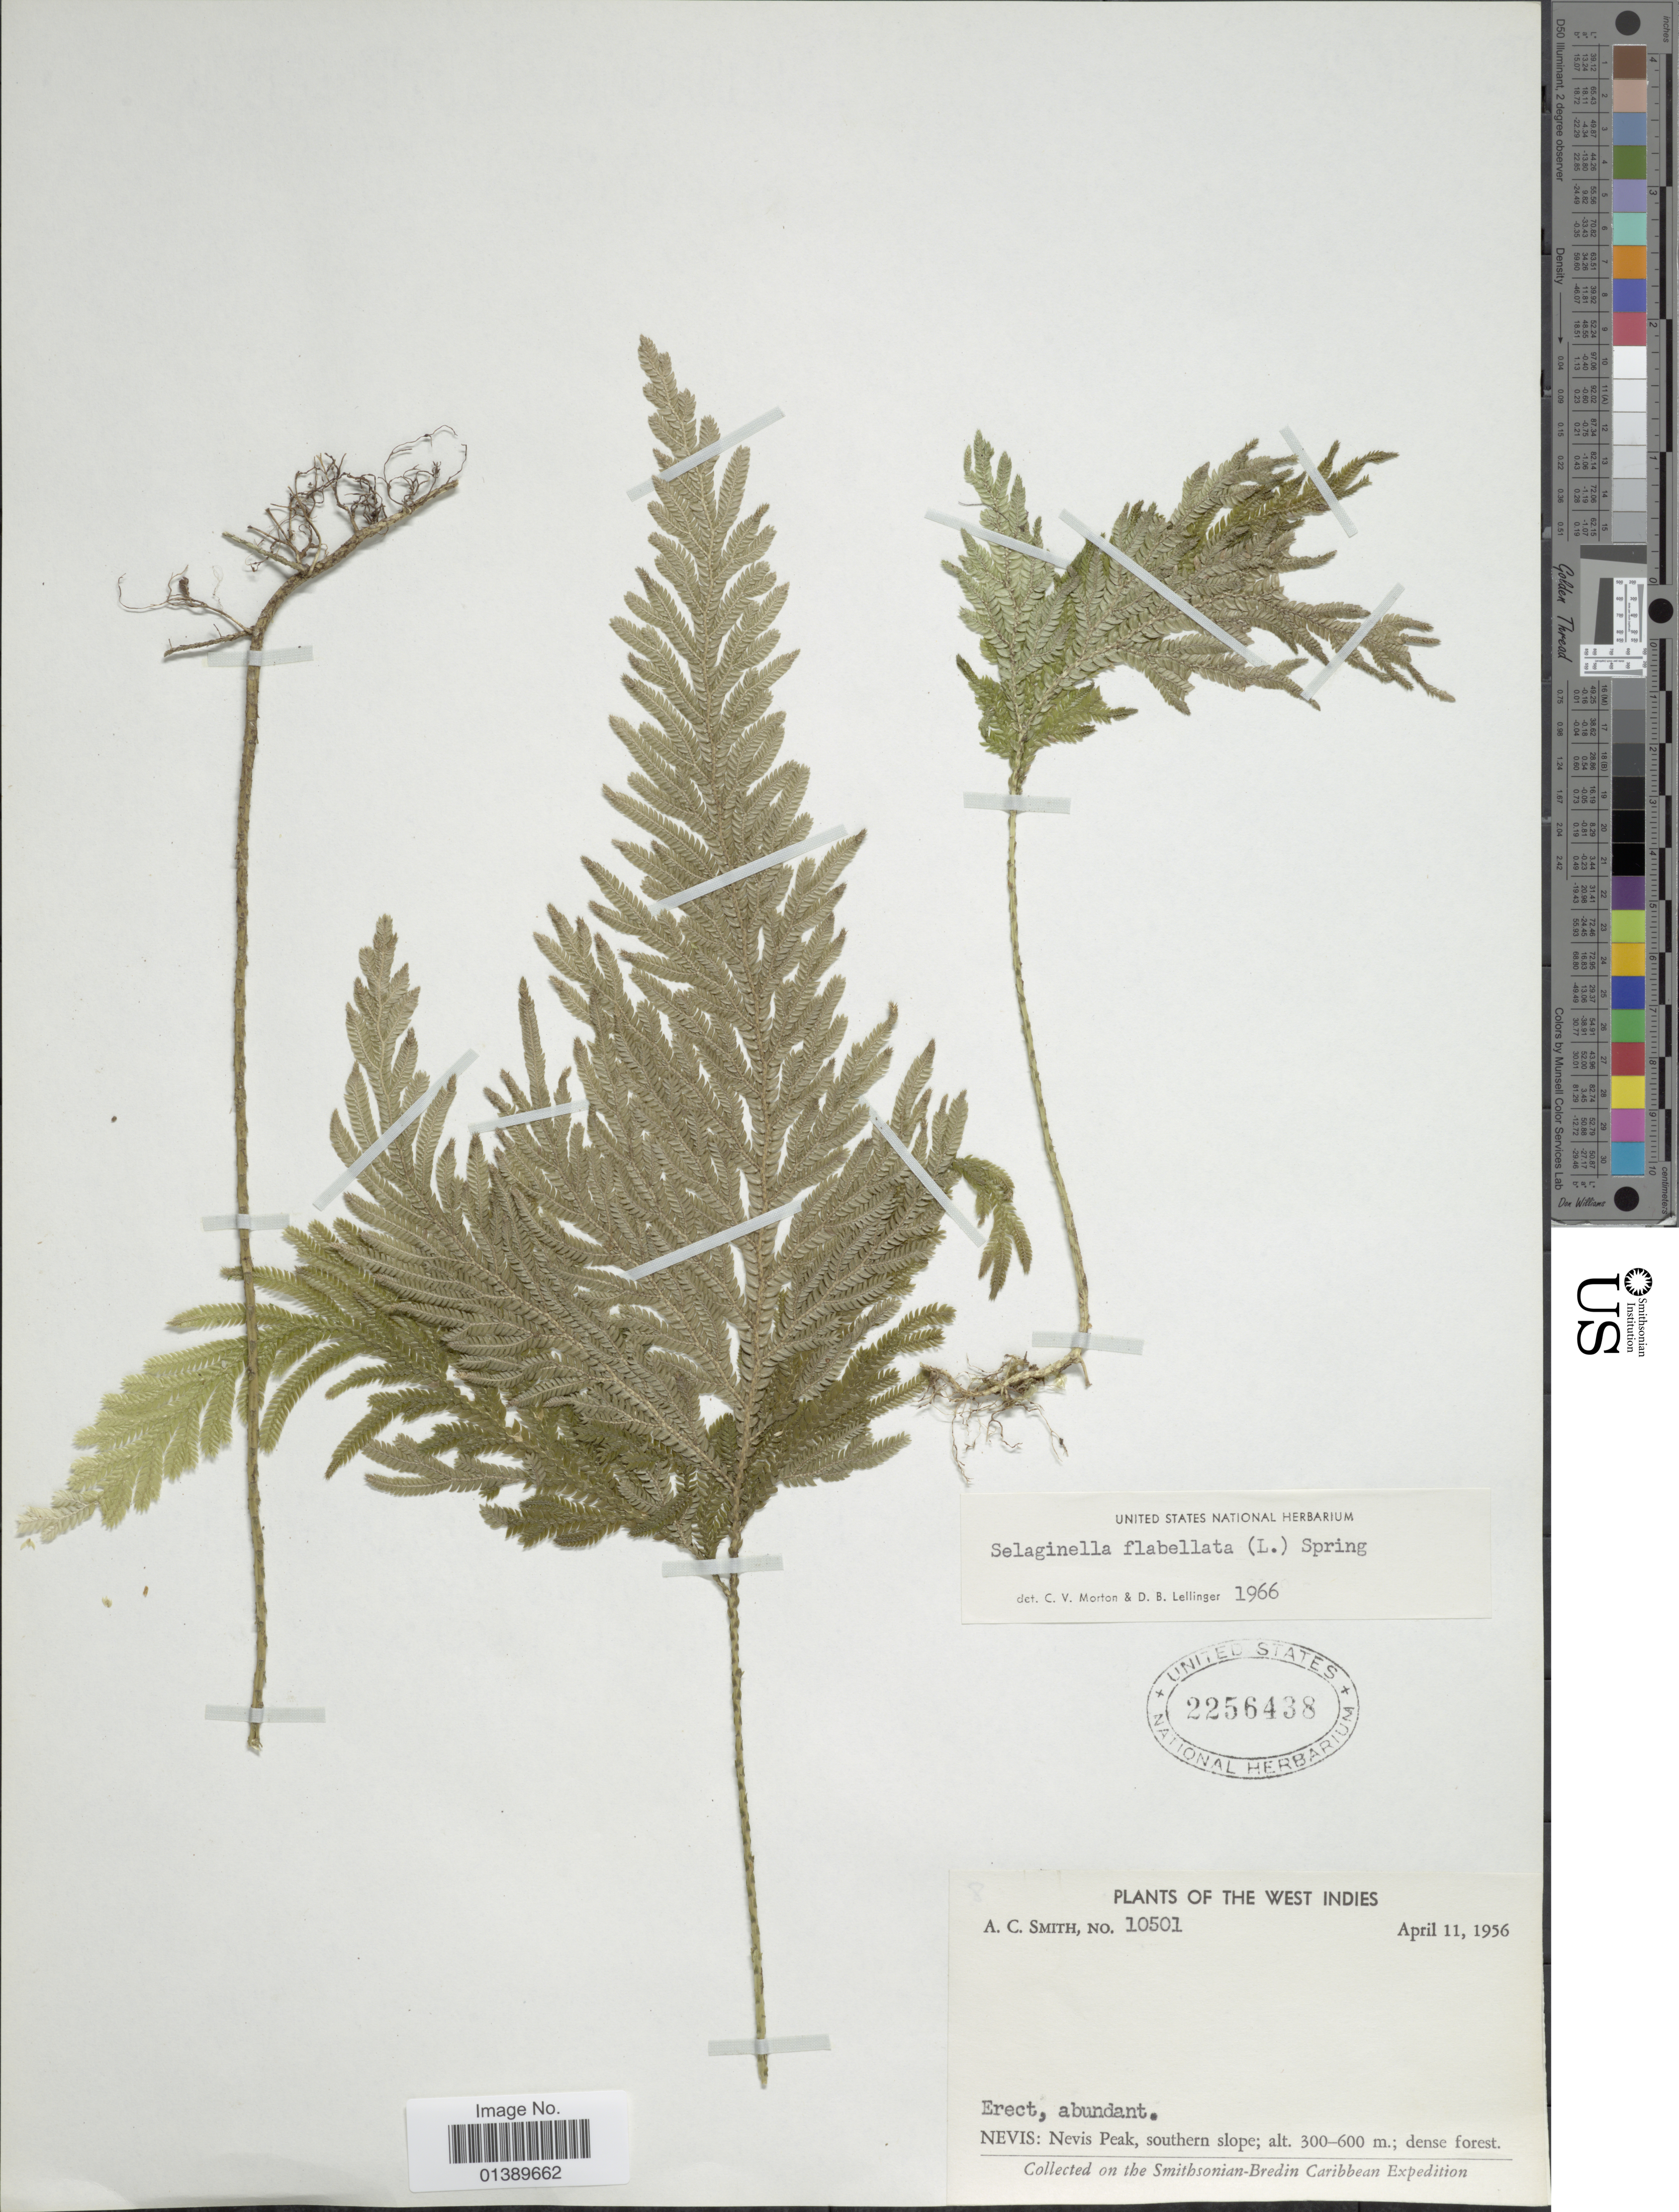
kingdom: Plantae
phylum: Tracheophyta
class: Lycopodiopsida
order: Selaginellales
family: Selaginellaceae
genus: Selaginella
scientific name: Selaginella flabellata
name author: L.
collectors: A. C. Smith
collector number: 10501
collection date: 1956-04-11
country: St. Christopher-Nevis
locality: The west Indies, Nevis: nevis Peak, southern slope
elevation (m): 300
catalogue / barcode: US 2256438